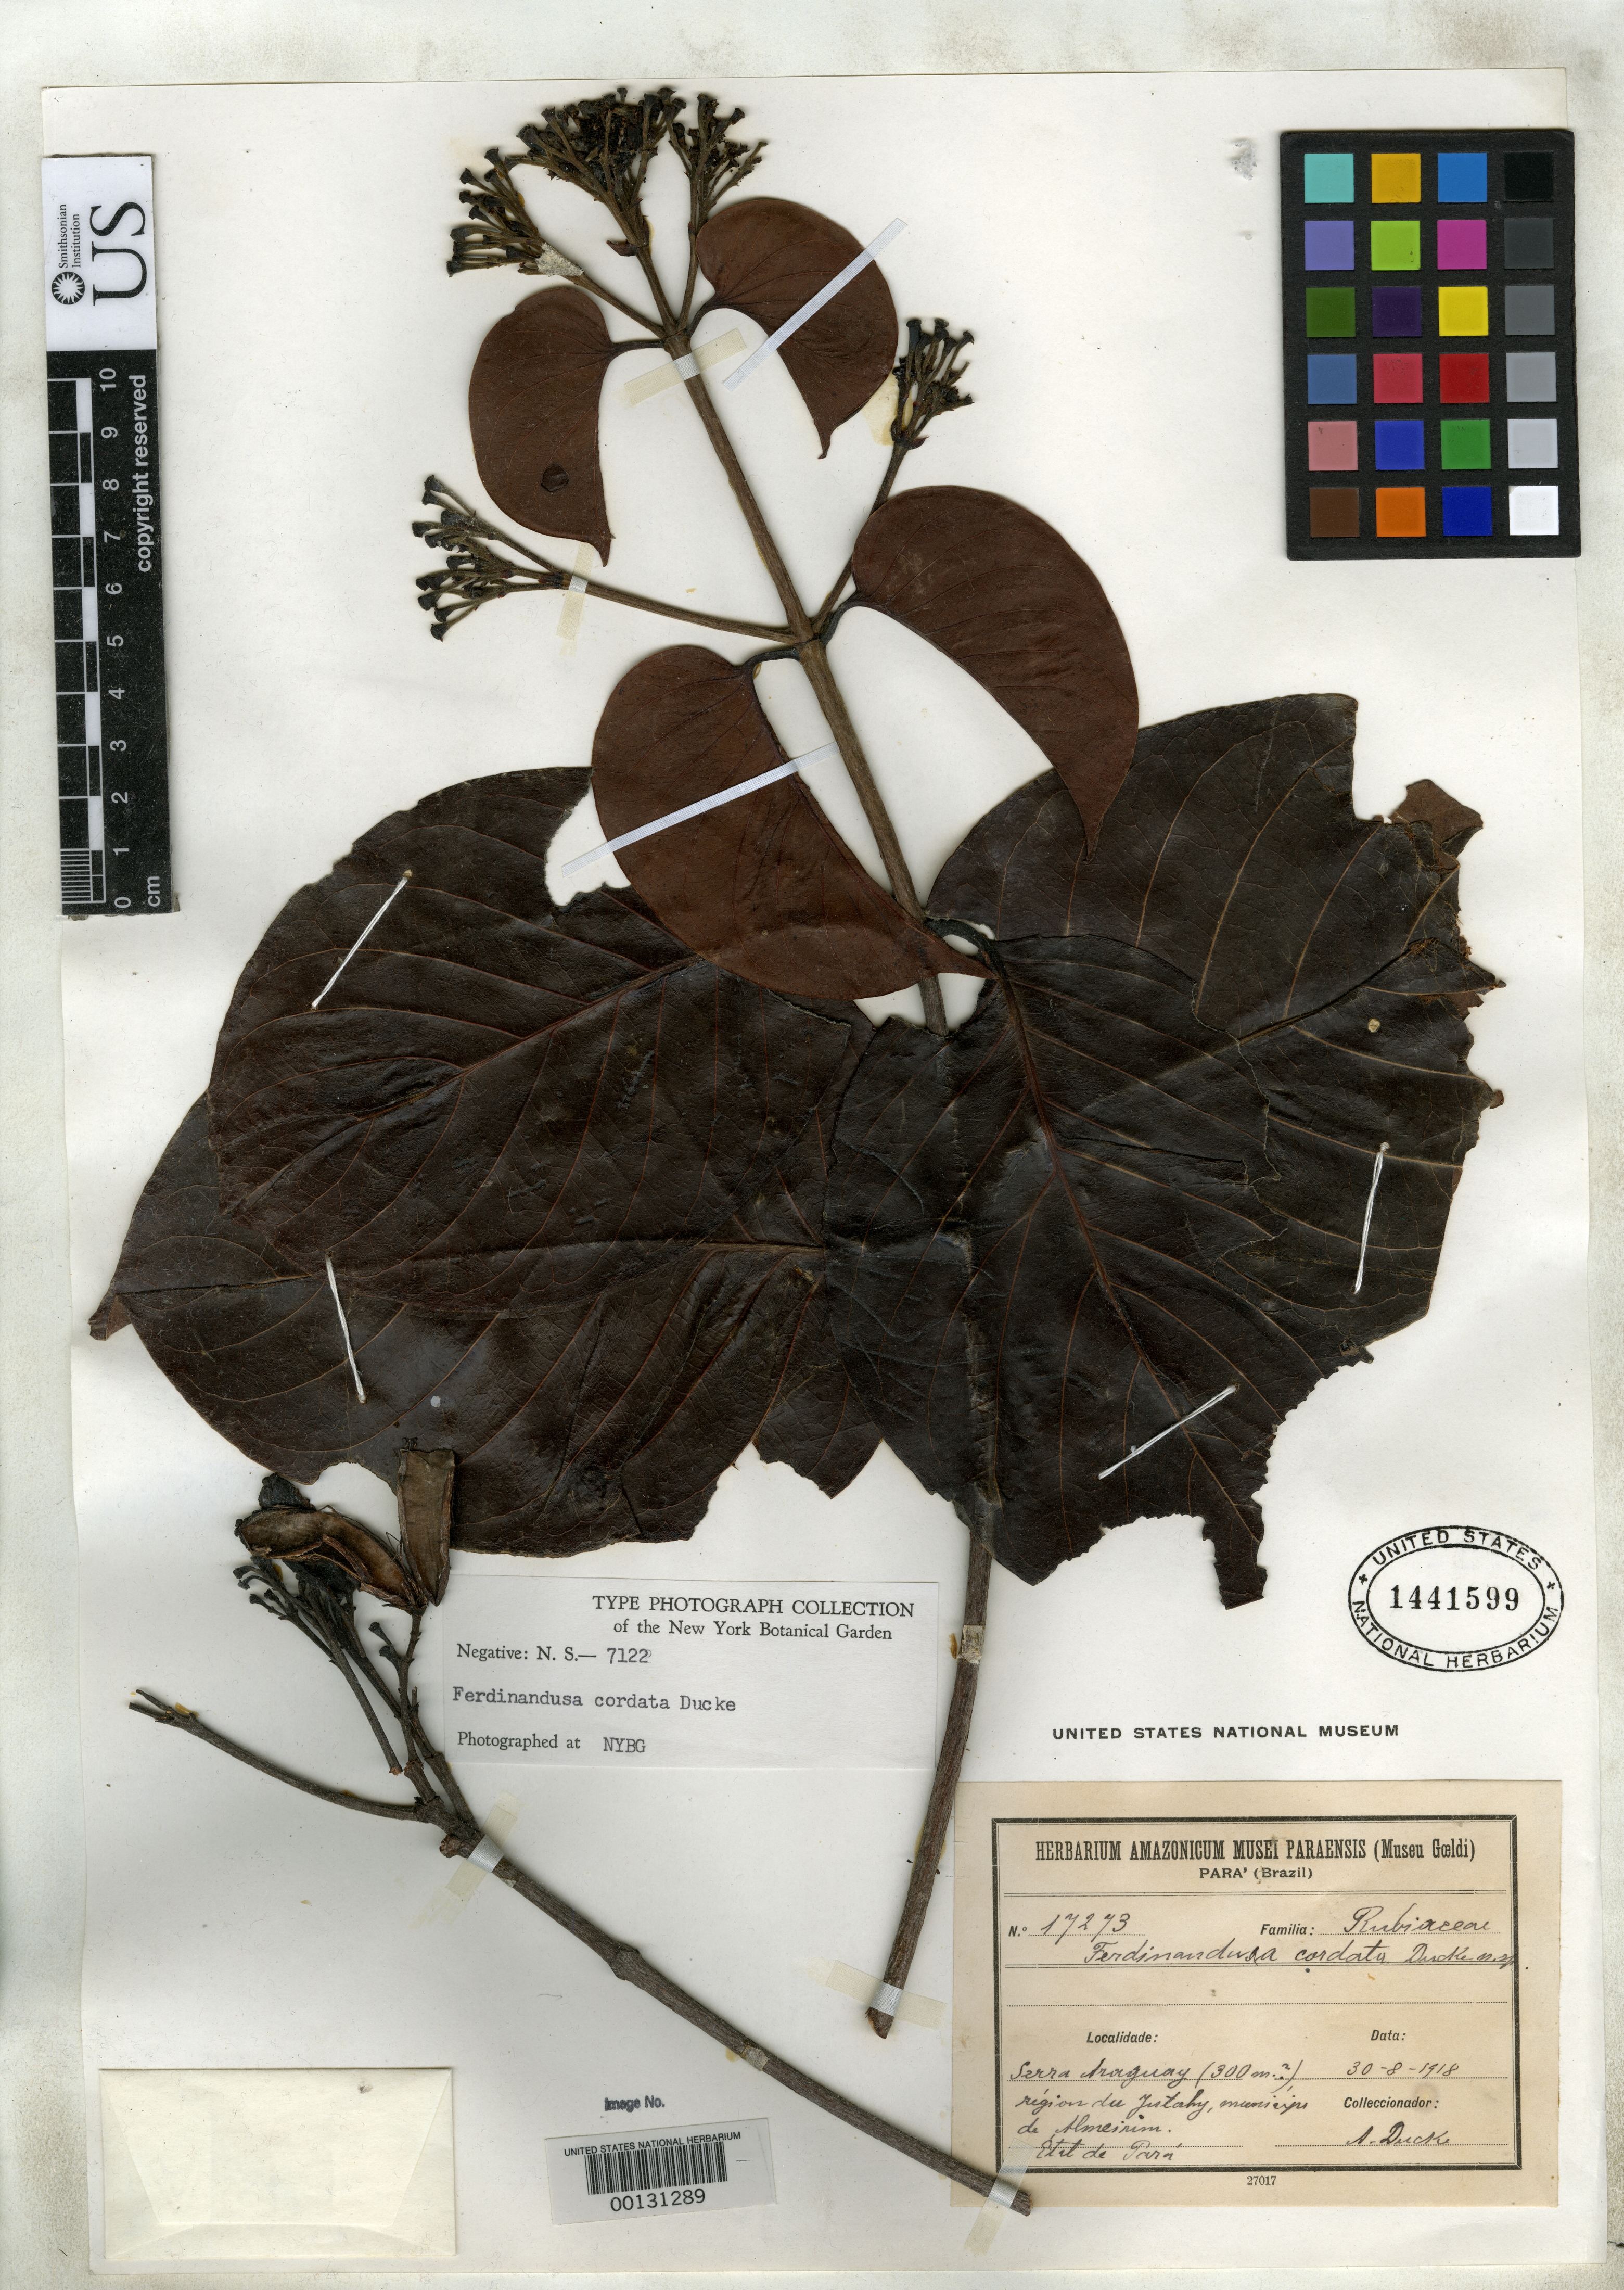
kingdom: Plantae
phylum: Tracheophyta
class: Magnoliopsida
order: Gentianales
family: Rubiaceae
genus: Ferdinandusa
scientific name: Ferdinandusa cordata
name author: Ducke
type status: Isotype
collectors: A. Ducke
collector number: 17273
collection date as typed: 30 Aug 1918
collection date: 1918-08-30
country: Brazil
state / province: Pará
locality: Serra Araguay, region du Jutaly.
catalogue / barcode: US 1441599